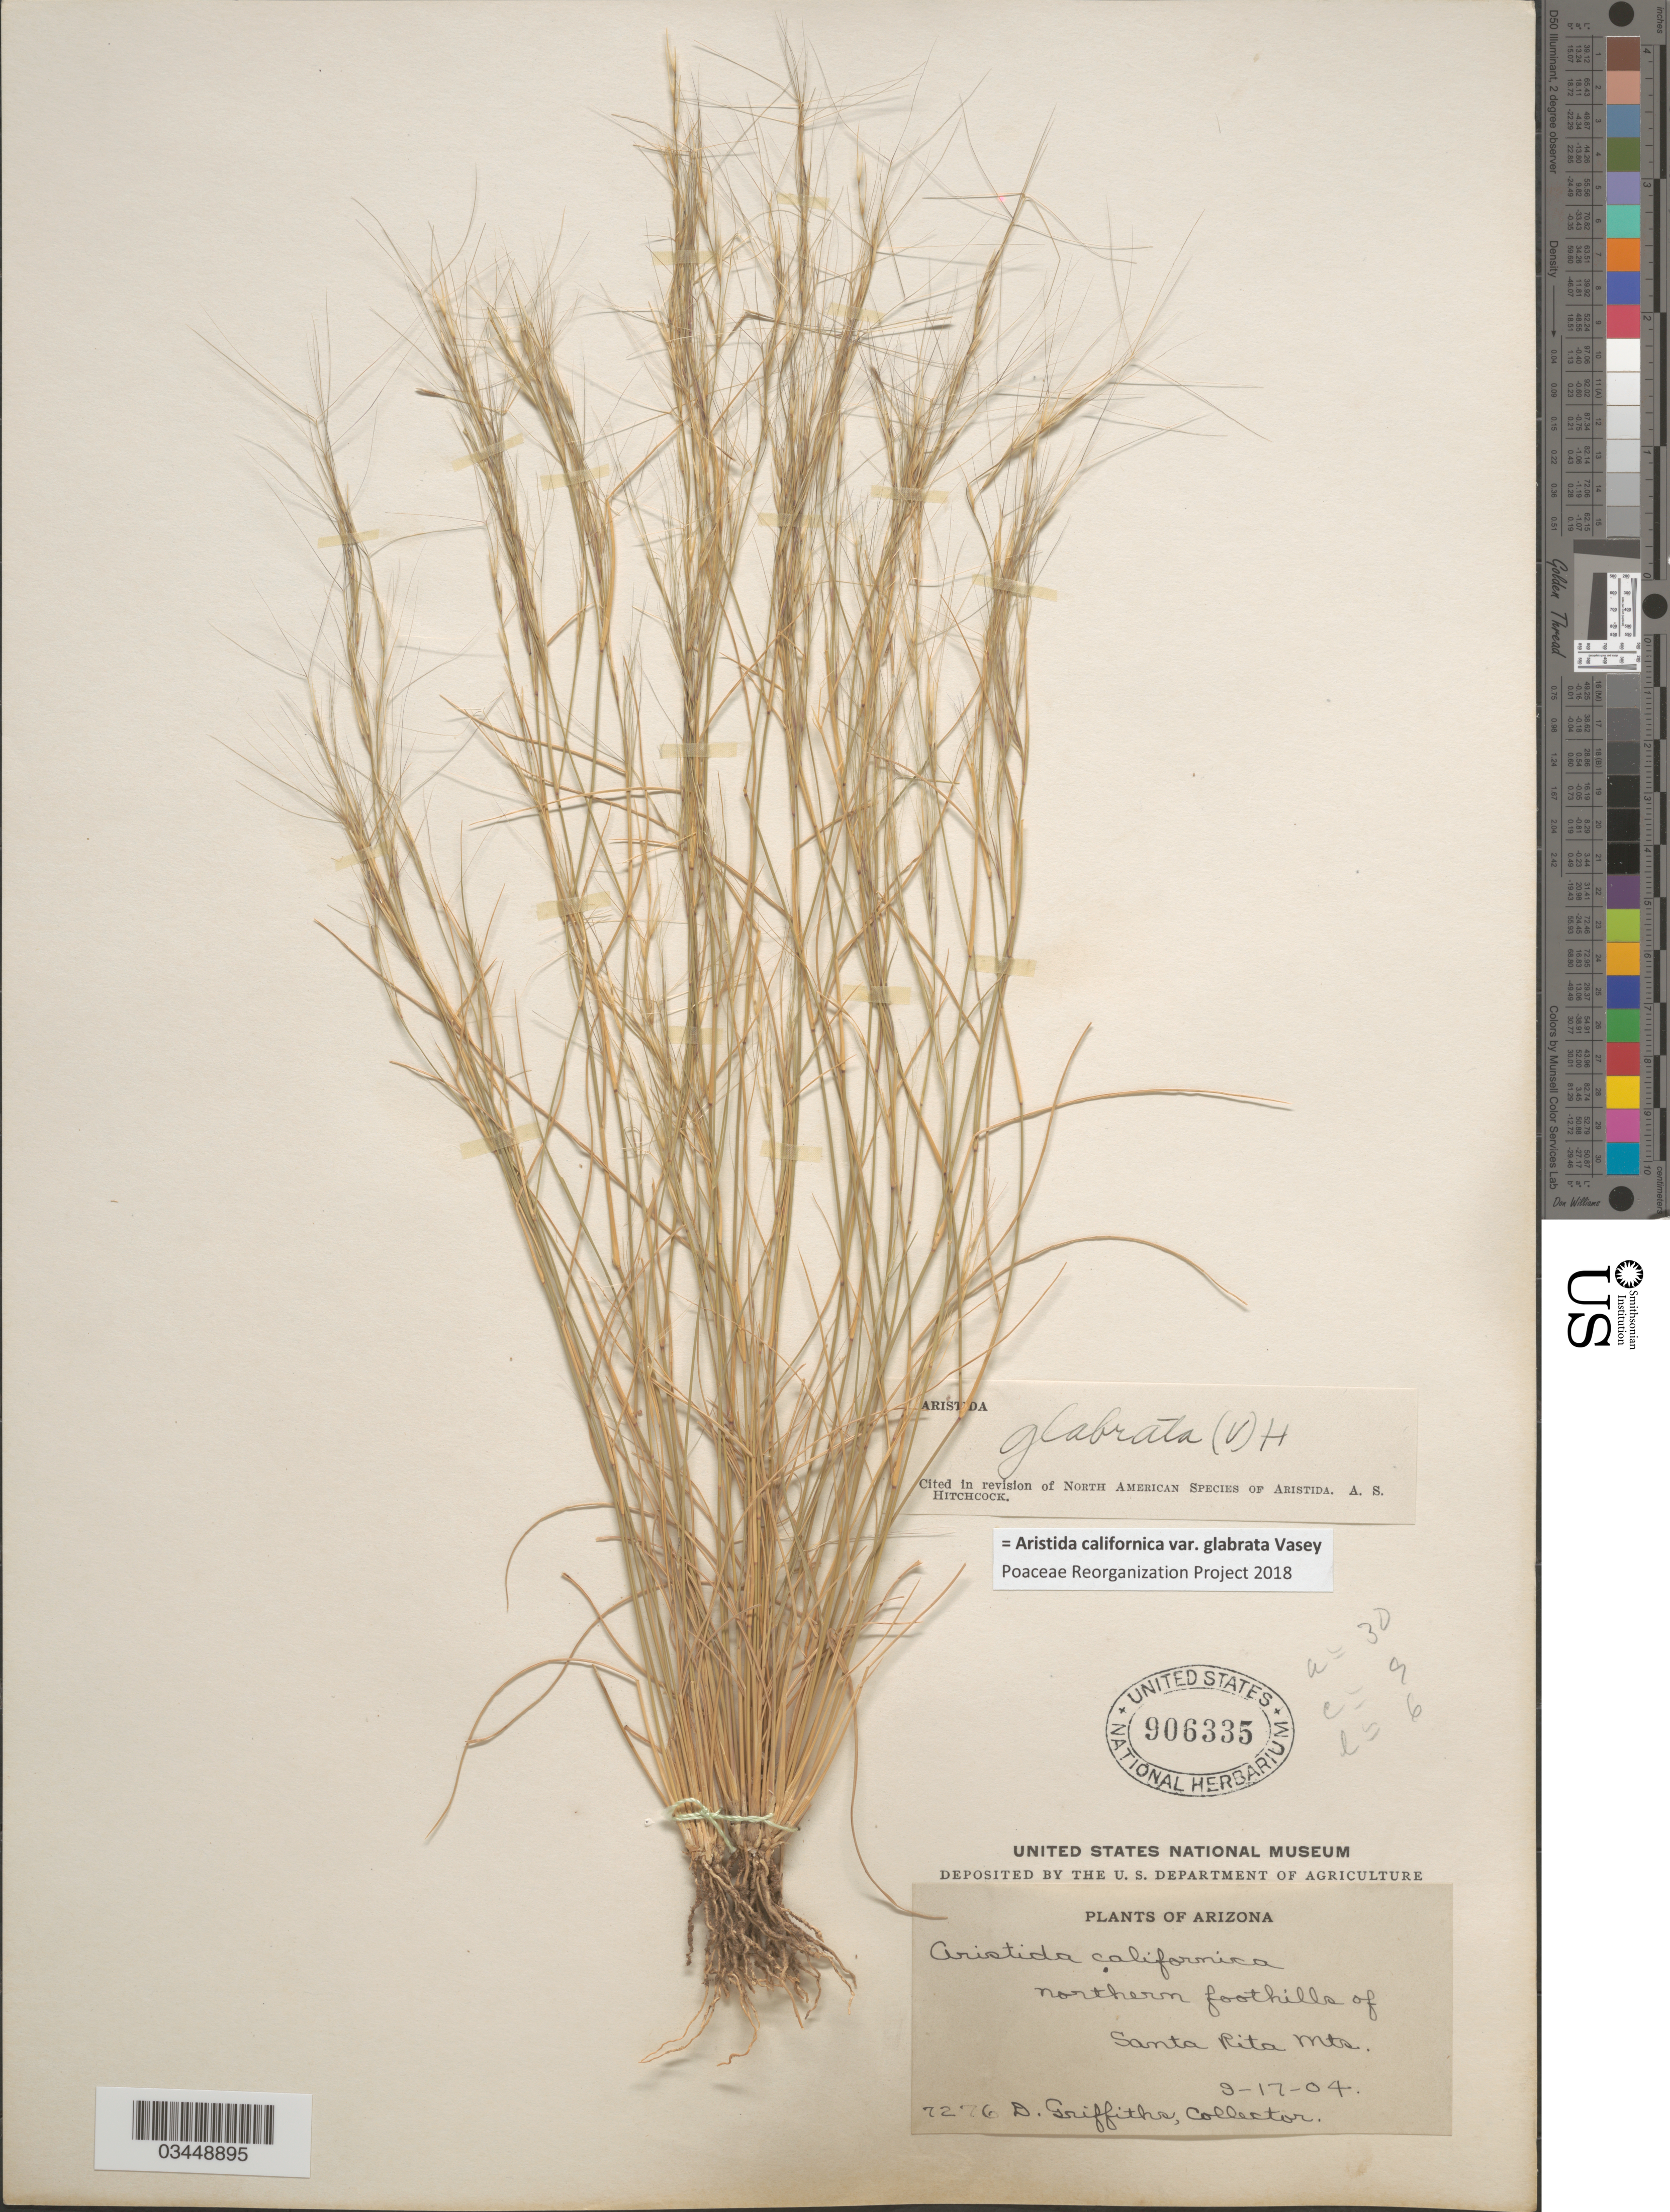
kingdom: Plantae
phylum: Tracheophyta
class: Liliopsida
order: Poales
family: Poaceae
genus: Aristida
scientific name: Aristida californica var. glabrata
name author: Vasey in Brandegee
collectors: D. Griffiths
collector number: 7276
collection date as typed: Transcribed d/m/y: 17/9/4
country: United States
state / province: Arizona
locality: Northern foothills of Santa Rita Mts.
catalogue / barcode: US 906335